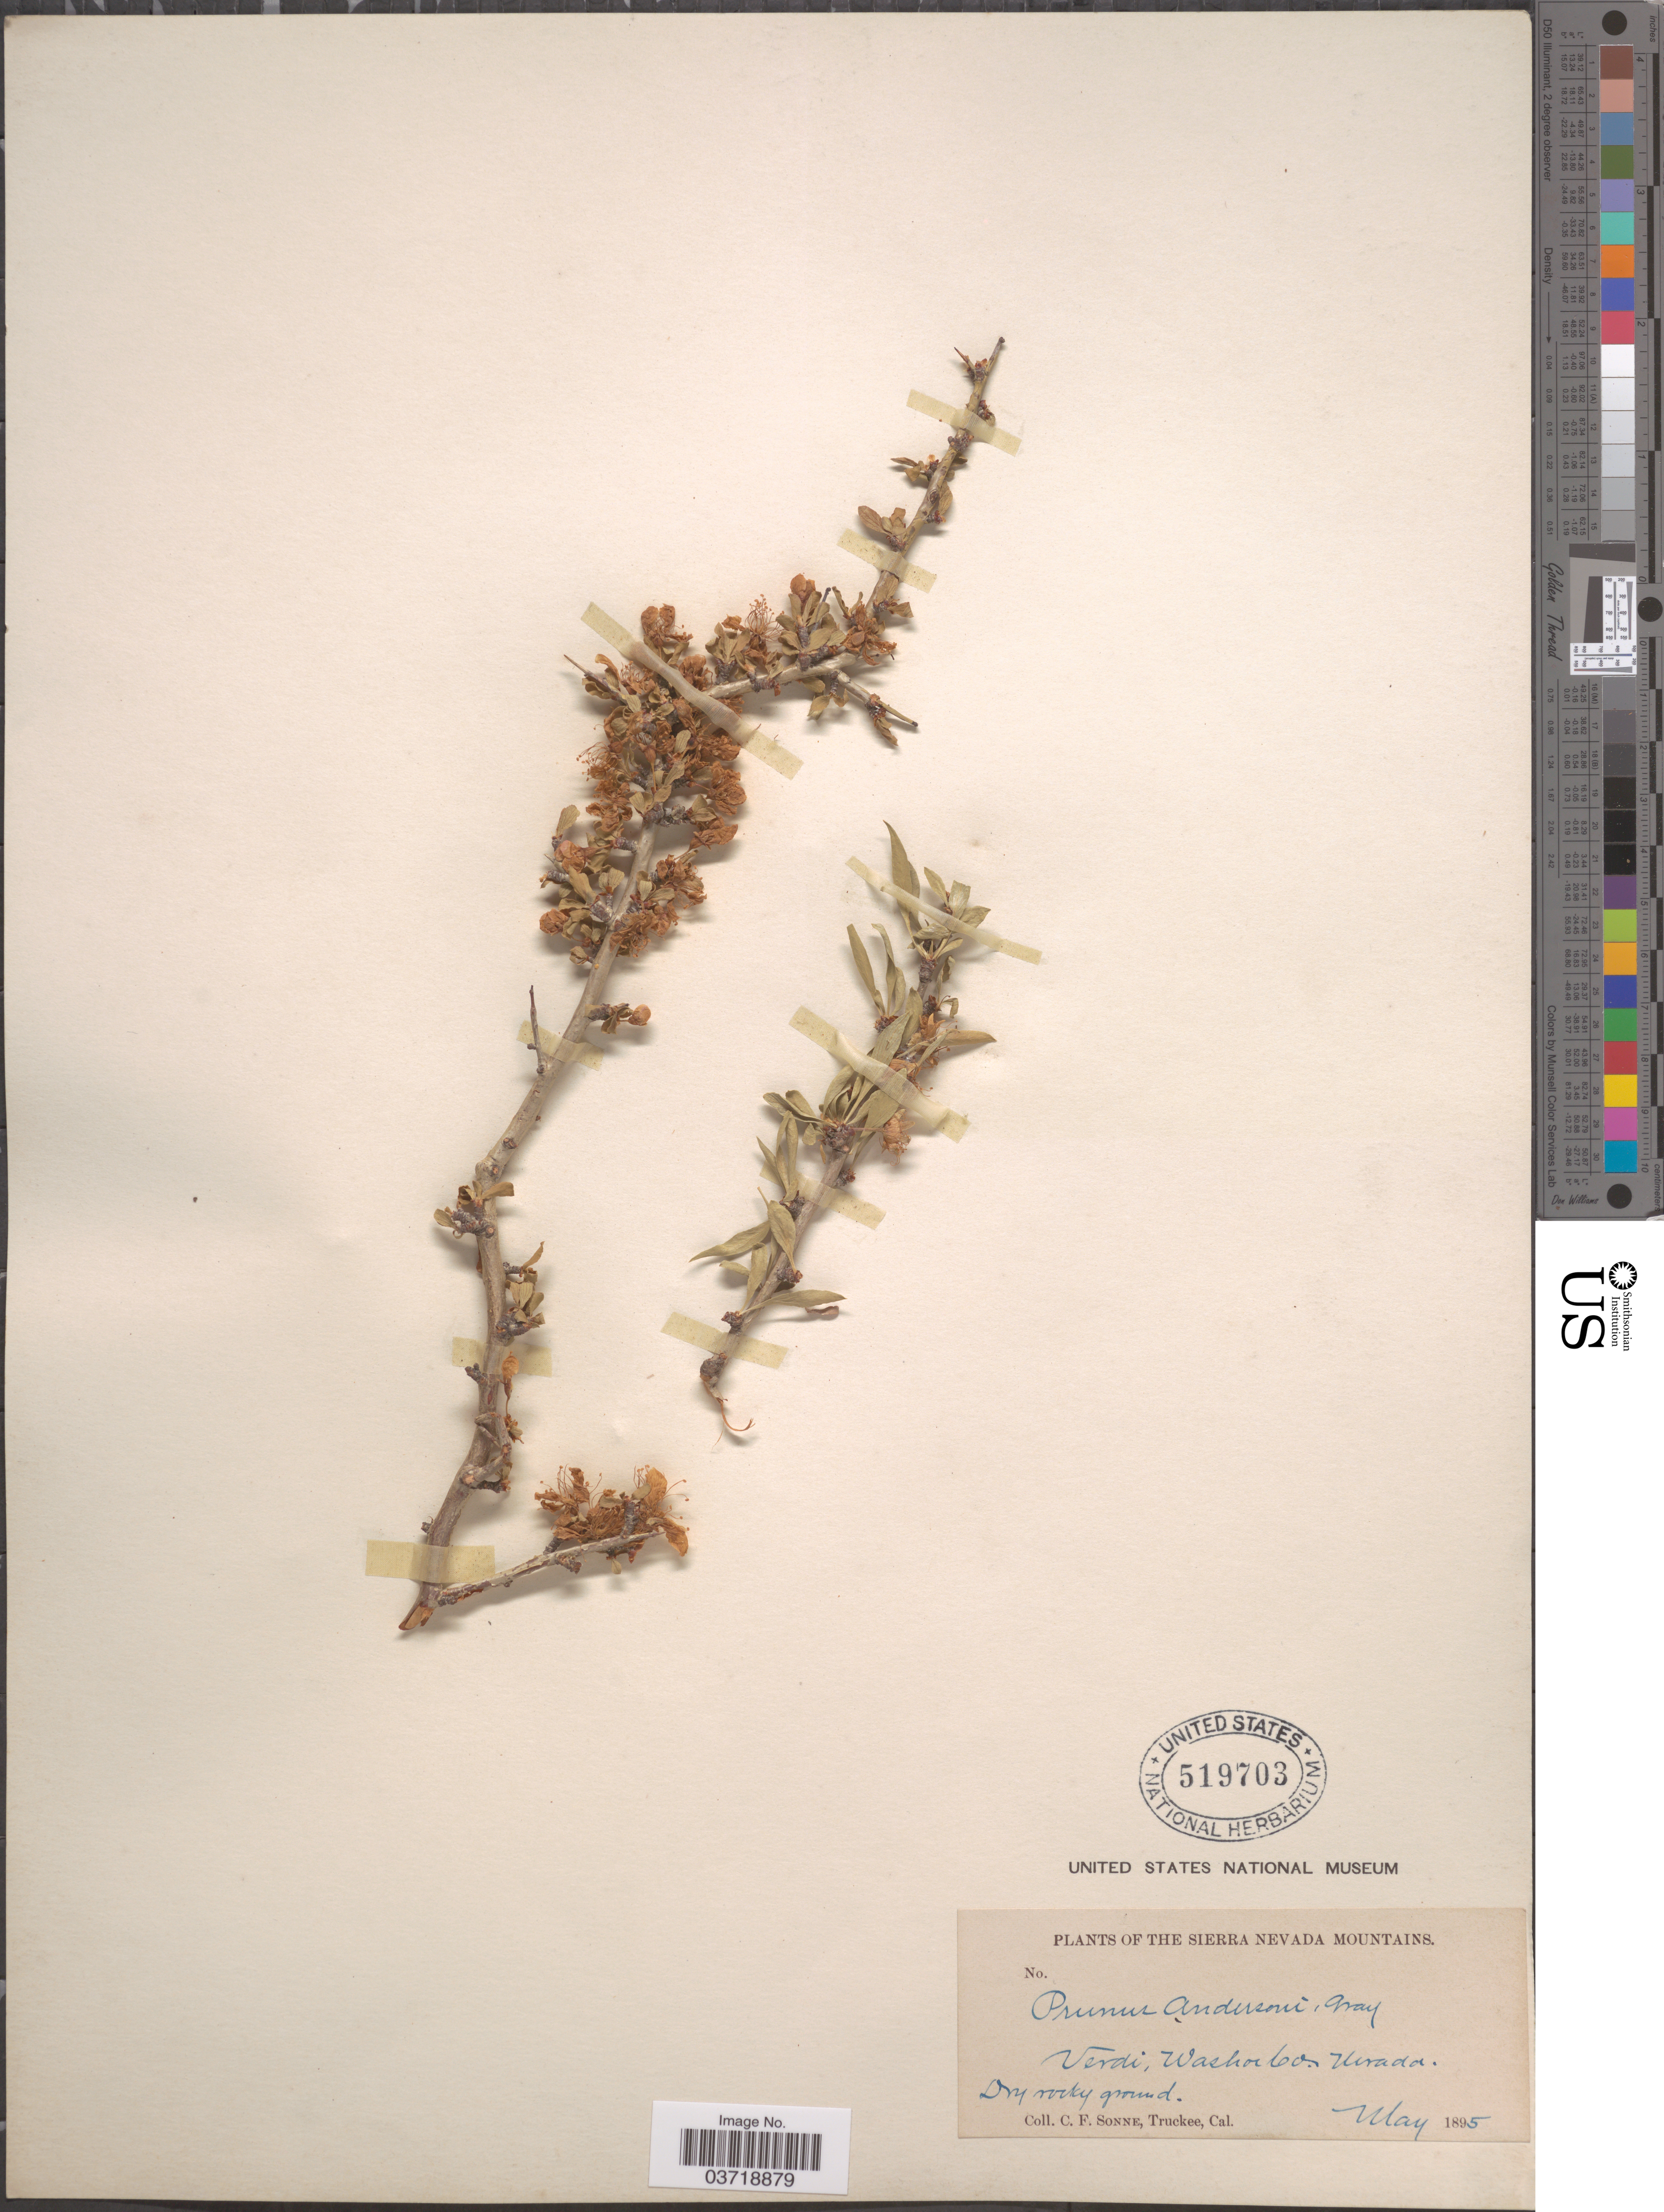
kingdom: Plantae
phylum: Tracheophyta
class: Magnoliopsida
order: Rosales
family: Rosaceae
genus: Prunus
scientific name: Prunus andersonii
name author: A. Gray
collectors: C. Sonne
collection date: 1895-05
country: United States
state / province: Nevada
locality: The Sierra Nevada Mountains. Verdi, Washoe Co.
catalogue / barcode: US 519703